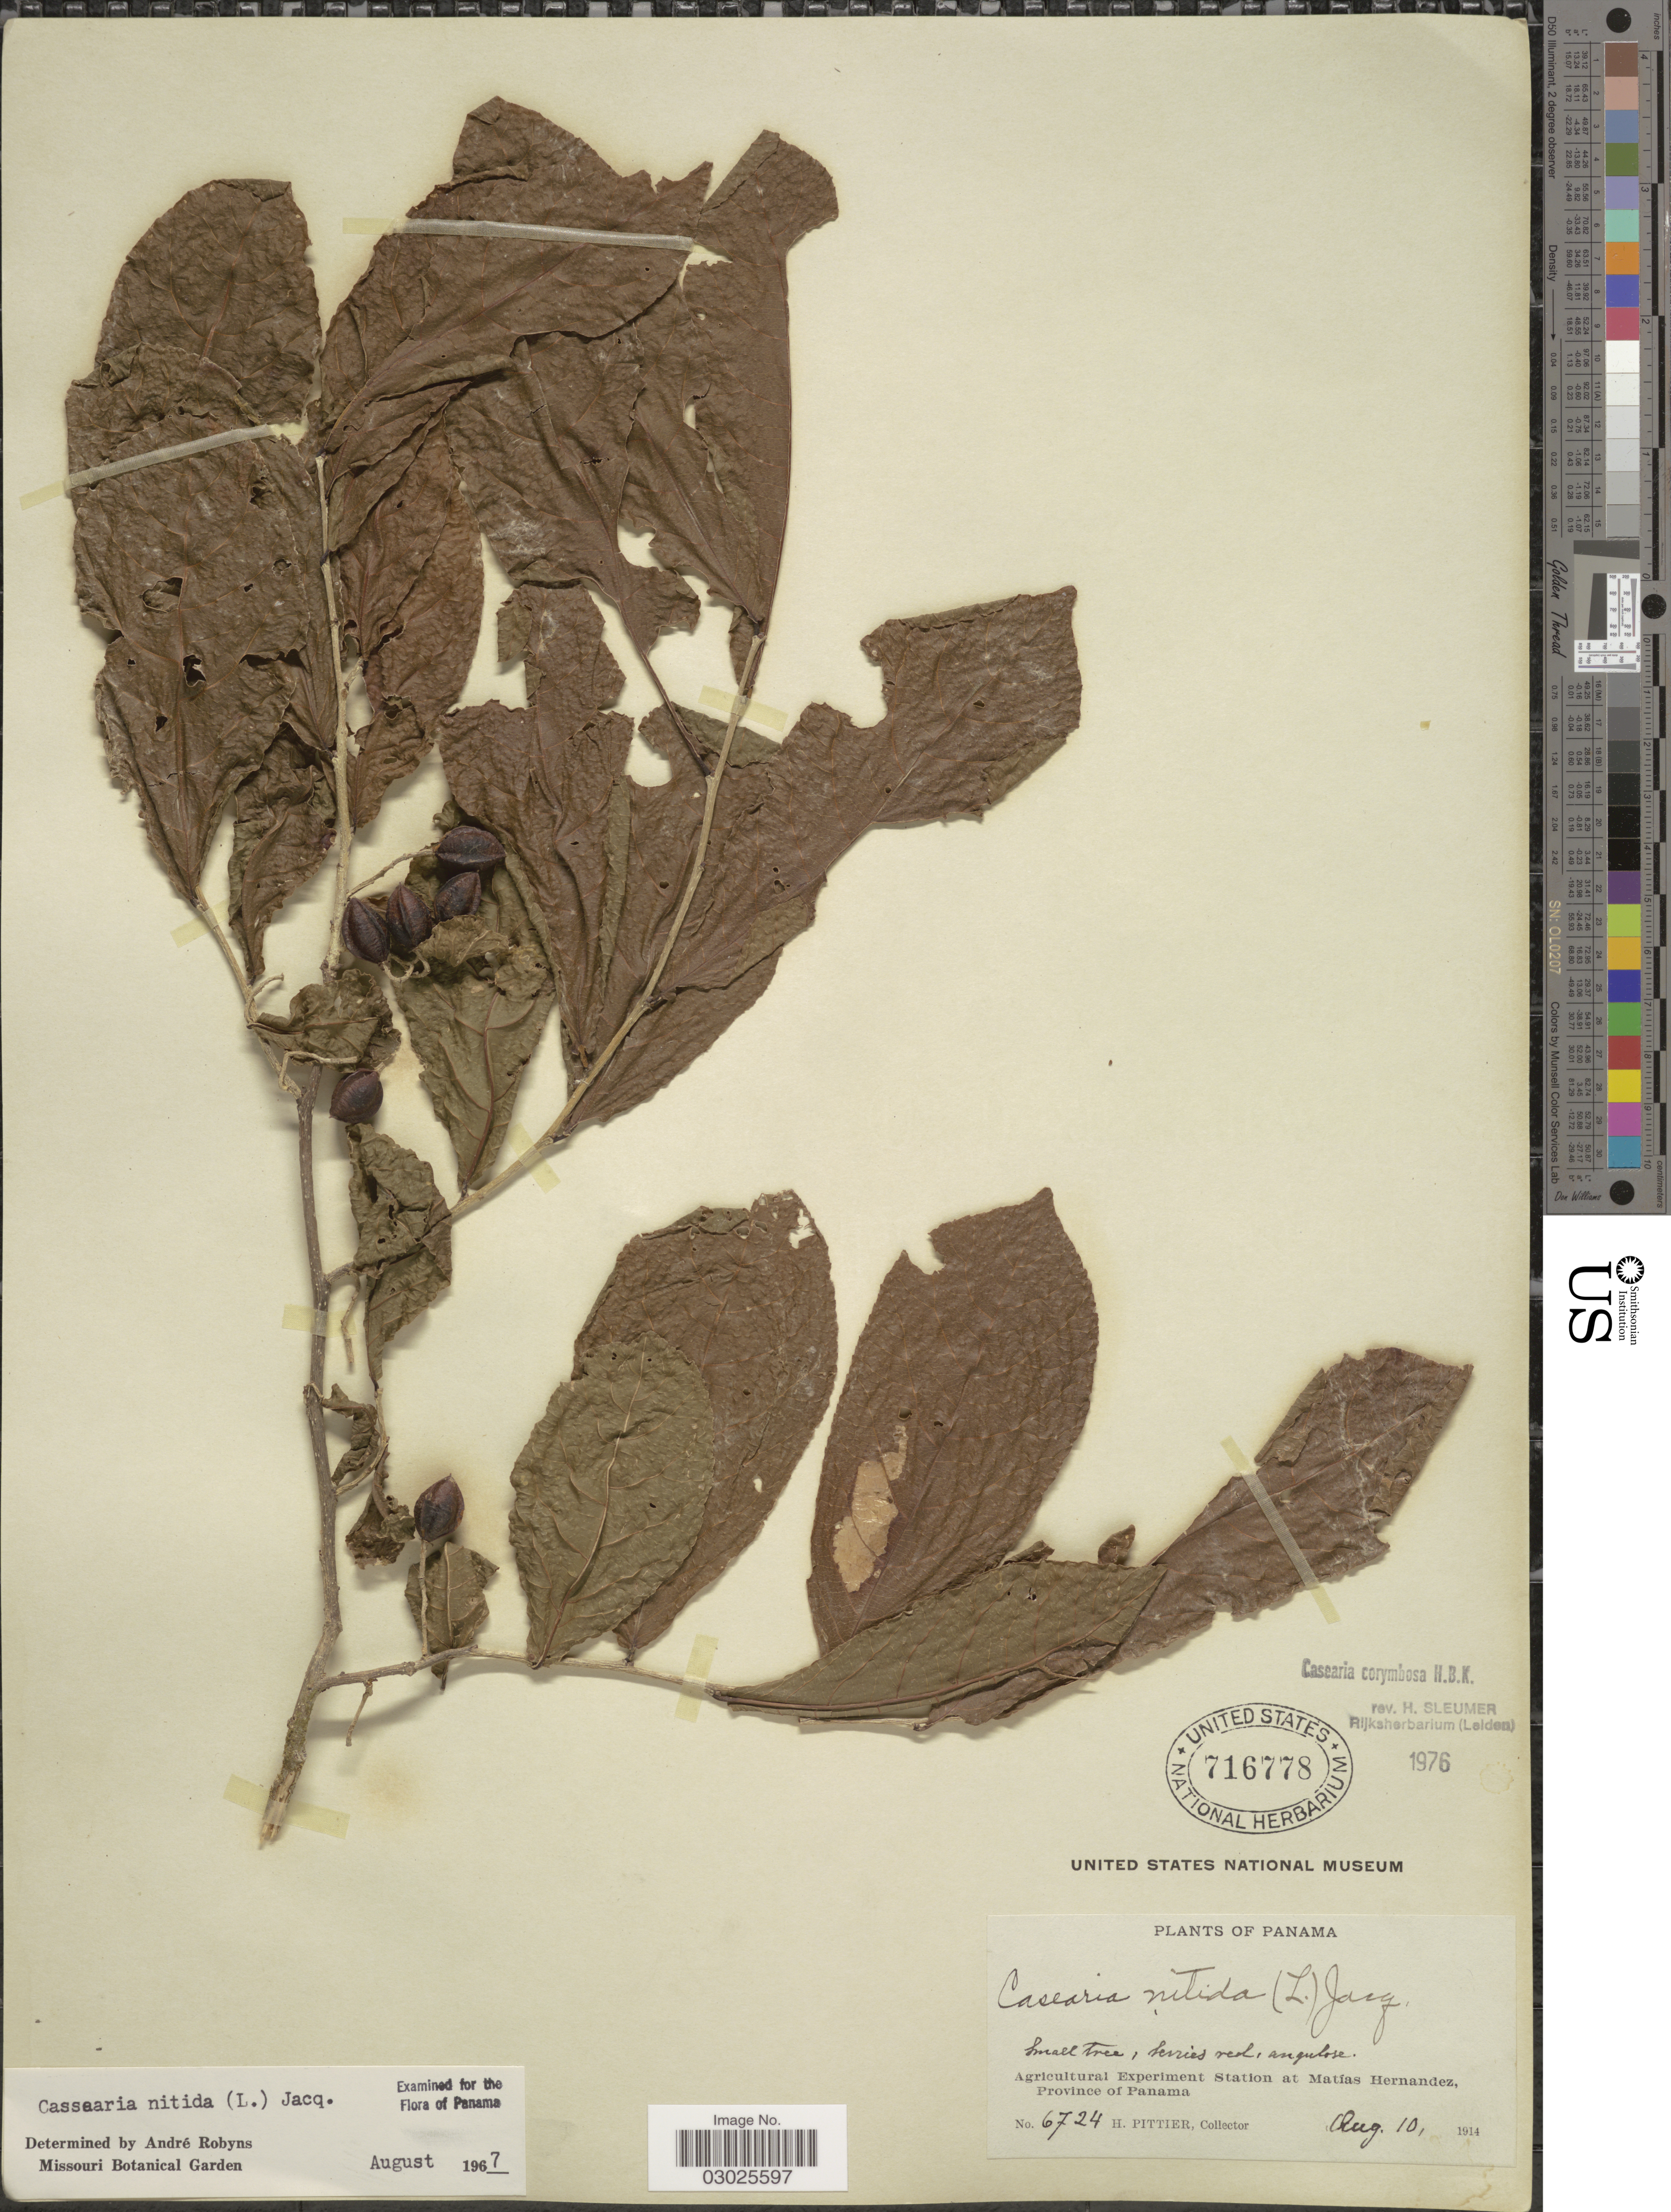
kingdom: Plantae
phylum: Tracheophyta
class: Magnoliopsida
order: Malpighiales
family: Salicaceae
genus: Casearia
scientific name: Casearia corymbosa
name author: Kunth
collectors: H. F. Pittier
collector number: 6724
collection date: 1914-08-10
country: Panama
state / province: Panamá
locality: Agricultural Experiment Station at Matías Hernandez.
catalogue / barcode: US 716778